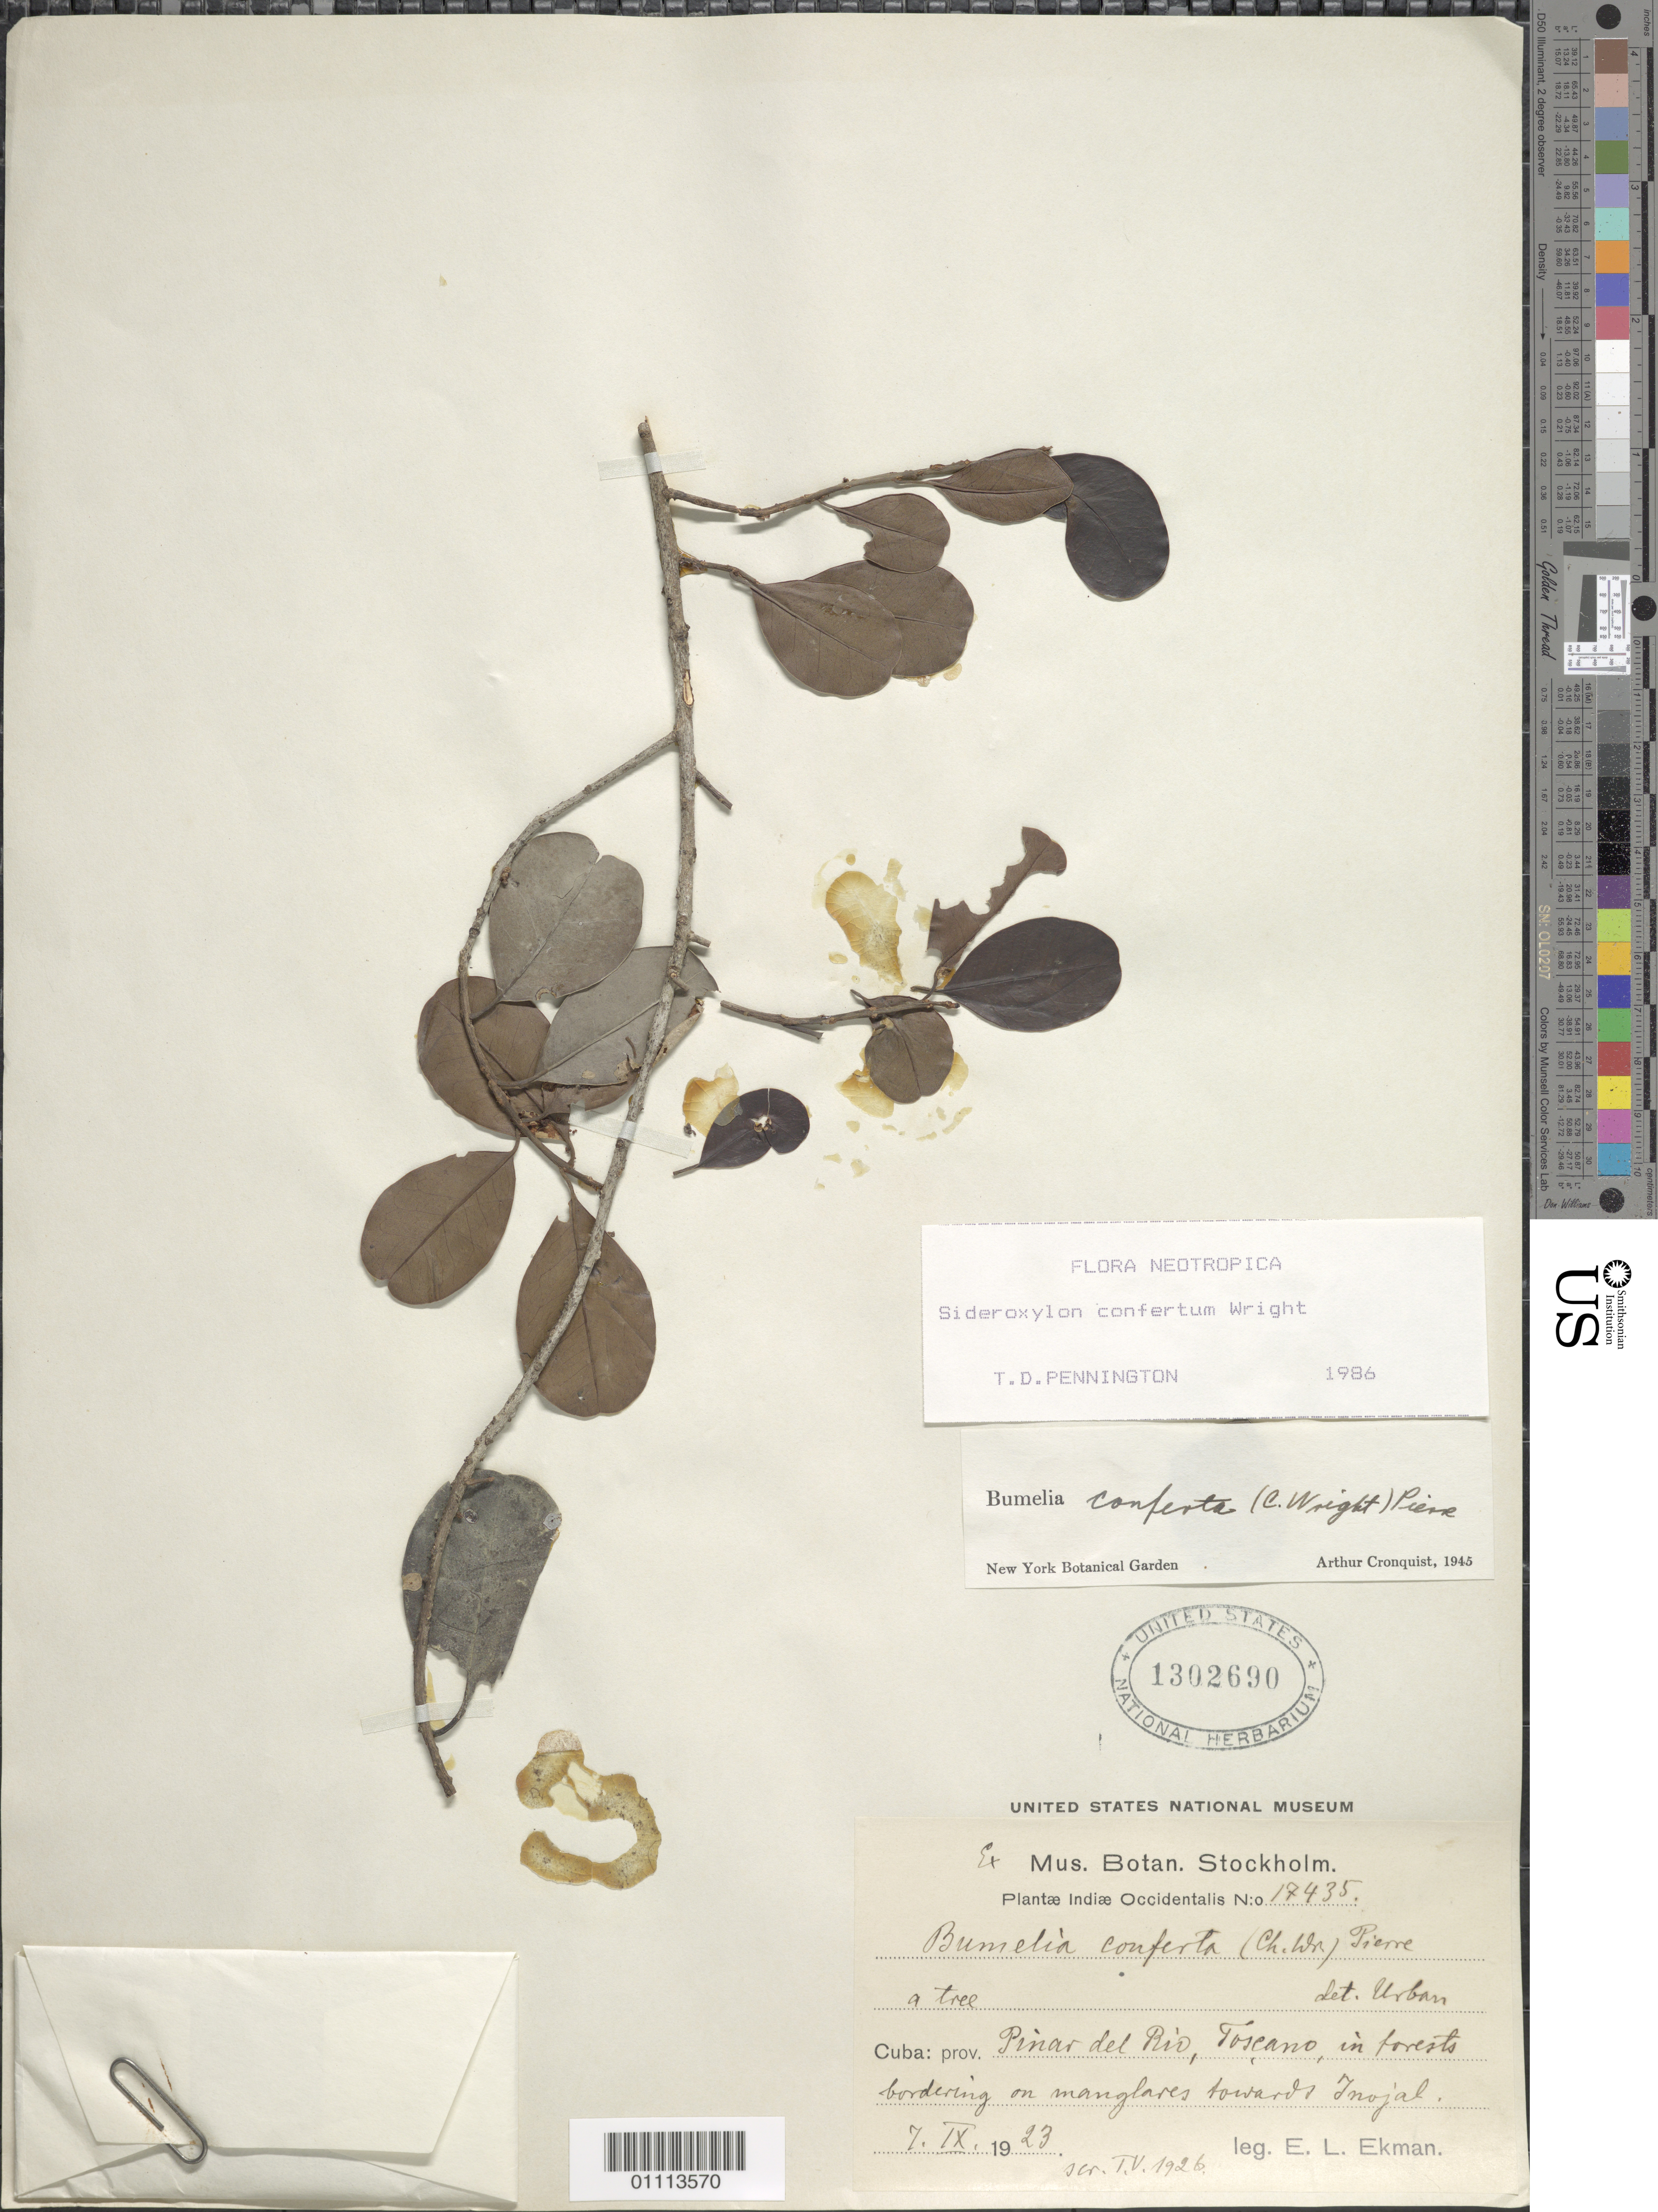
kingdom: Plantae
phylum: Tracheophyta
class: Magnoliopsida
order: Ericales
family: Sapotaceae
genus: Sideroxylon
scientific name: Sideroxylon confertum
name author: C. Wright in Sauvalle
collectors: E. L. Ekman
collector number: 17435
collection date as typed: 07 Sep 1923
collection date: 1923-09-07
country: Cuba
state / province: Pinar del Rio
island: Cuba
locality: Toscano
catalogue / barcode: US 1302690